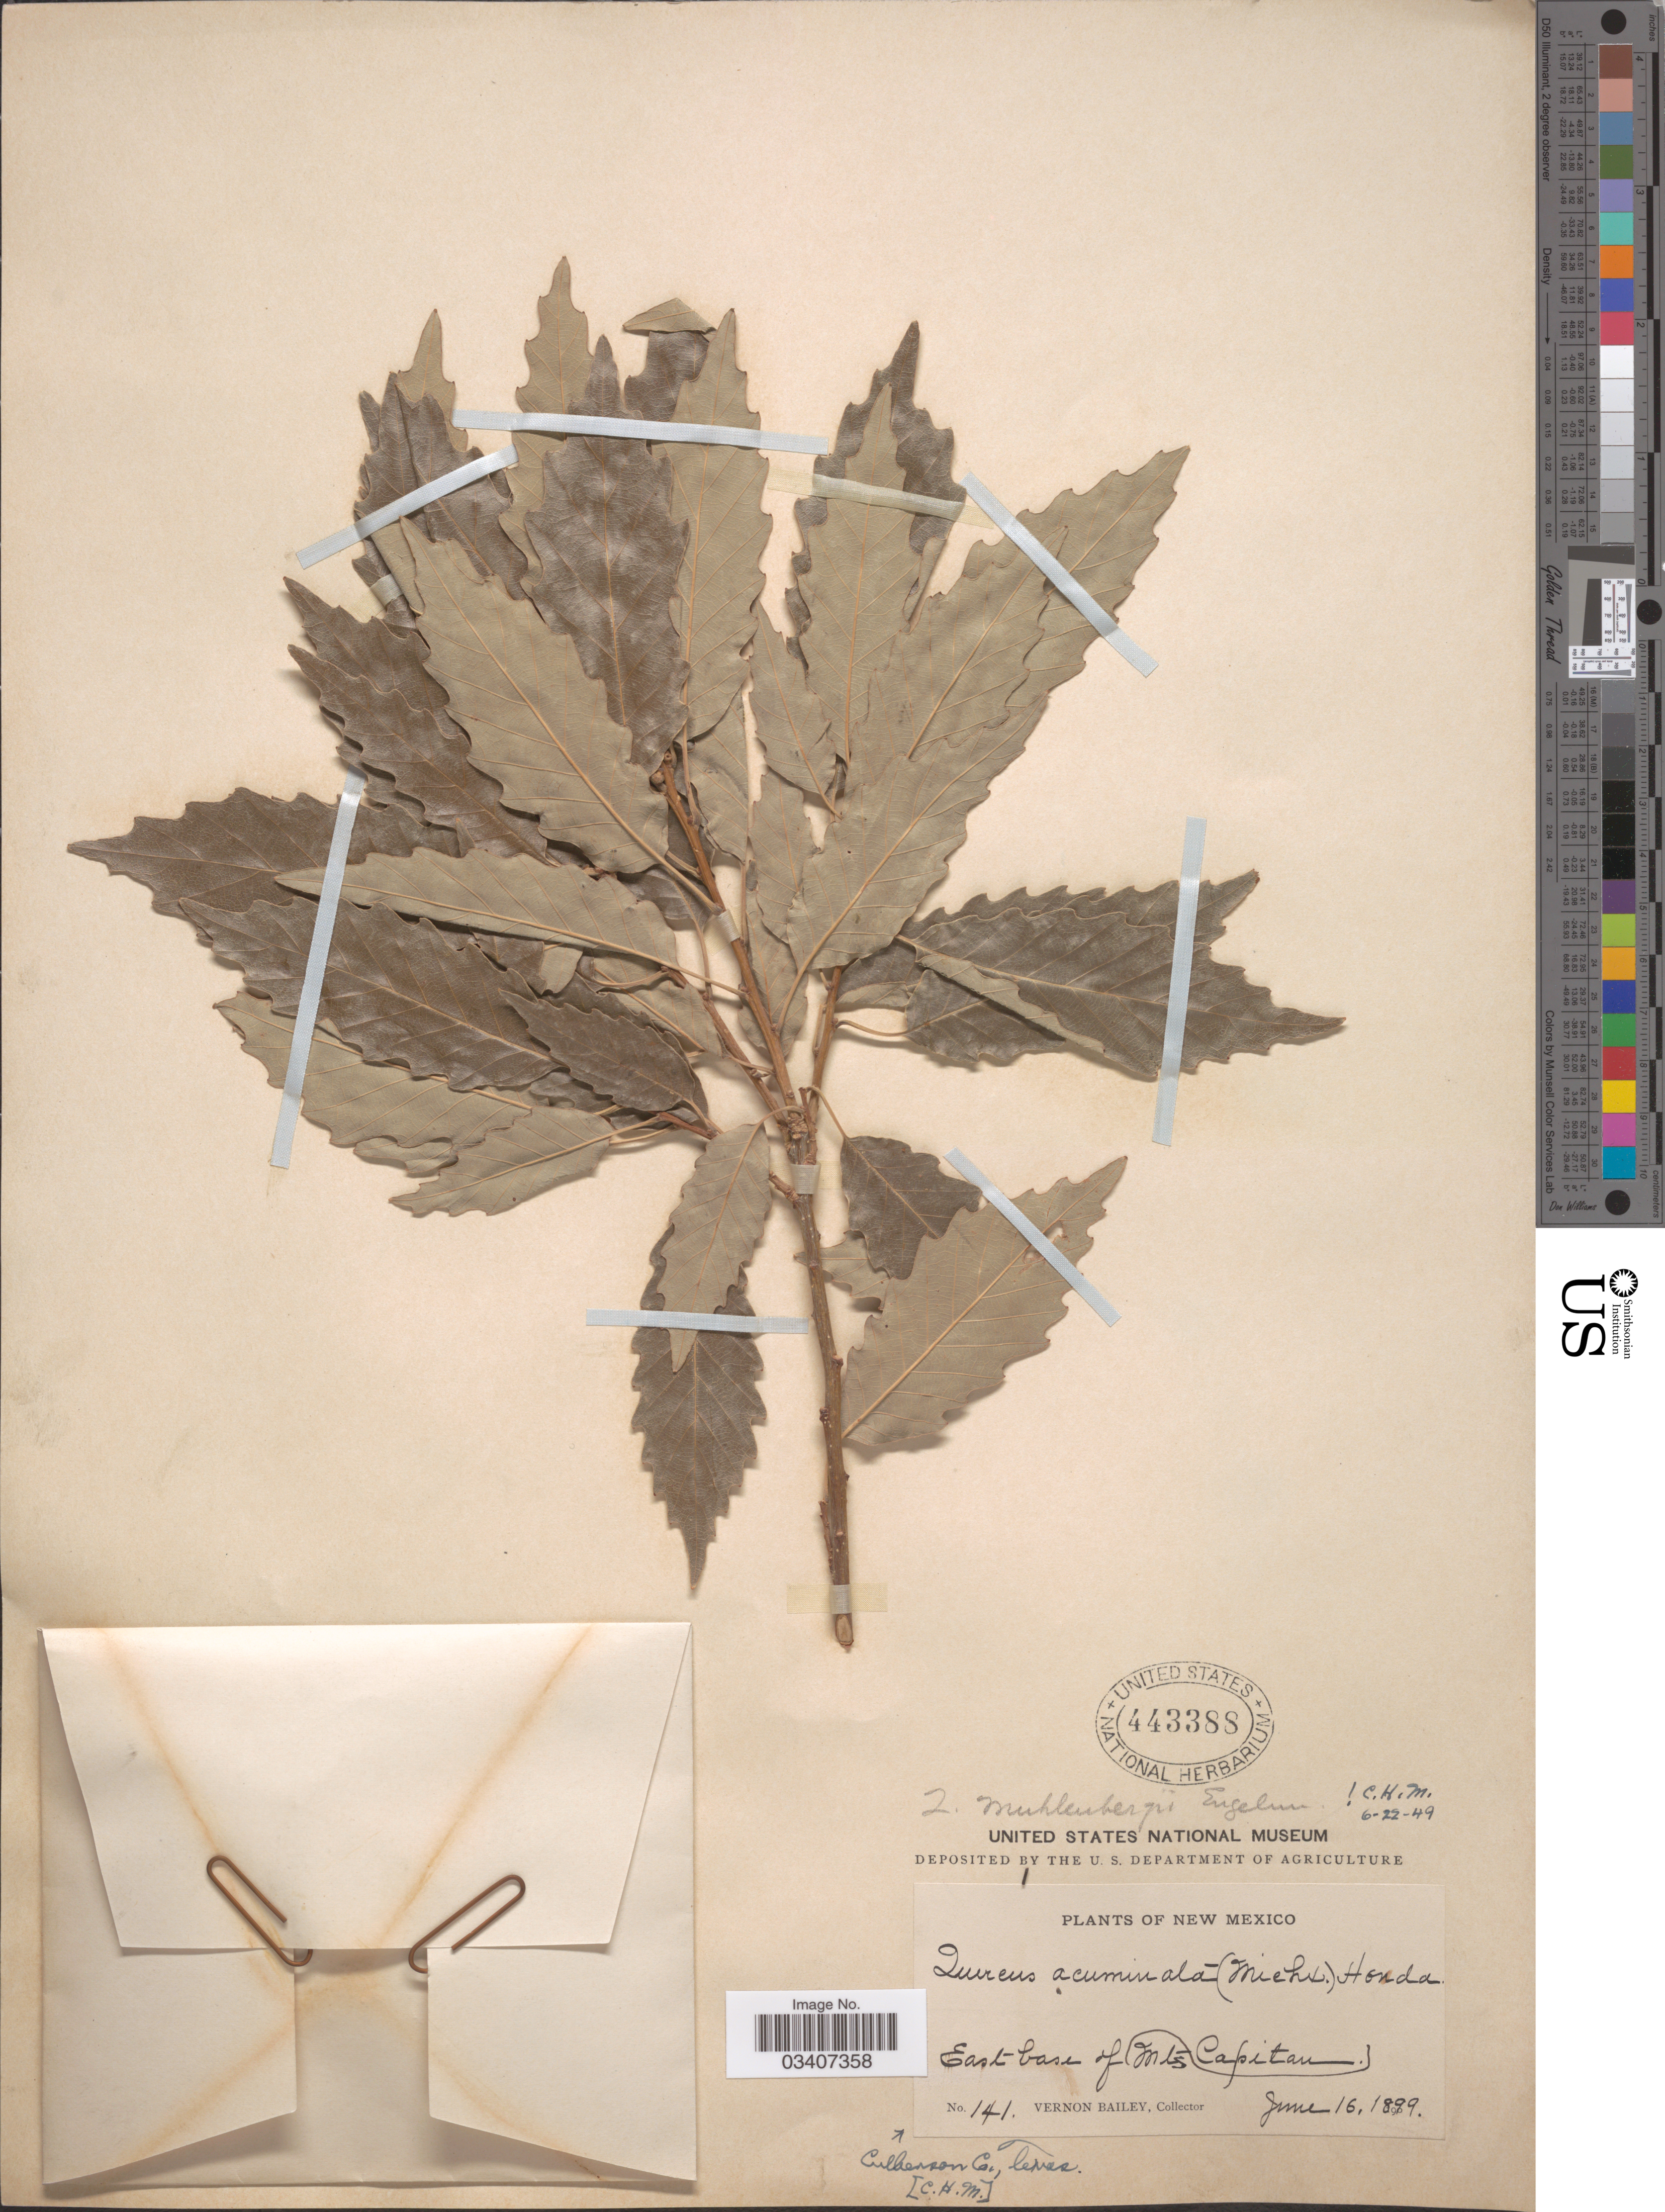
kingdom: Plantae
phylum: Tracheophyta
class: Magnoliopsida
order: Fagales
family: Fagaceae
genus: Quercus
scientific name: Quercus muehlenbergii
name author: Engelm.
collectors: V. O. Bailey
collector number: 141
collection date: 1899-06-16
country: United States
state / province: New Mexico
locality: East base of Capitan Mts. Culberson Co.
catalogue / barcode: US 443388